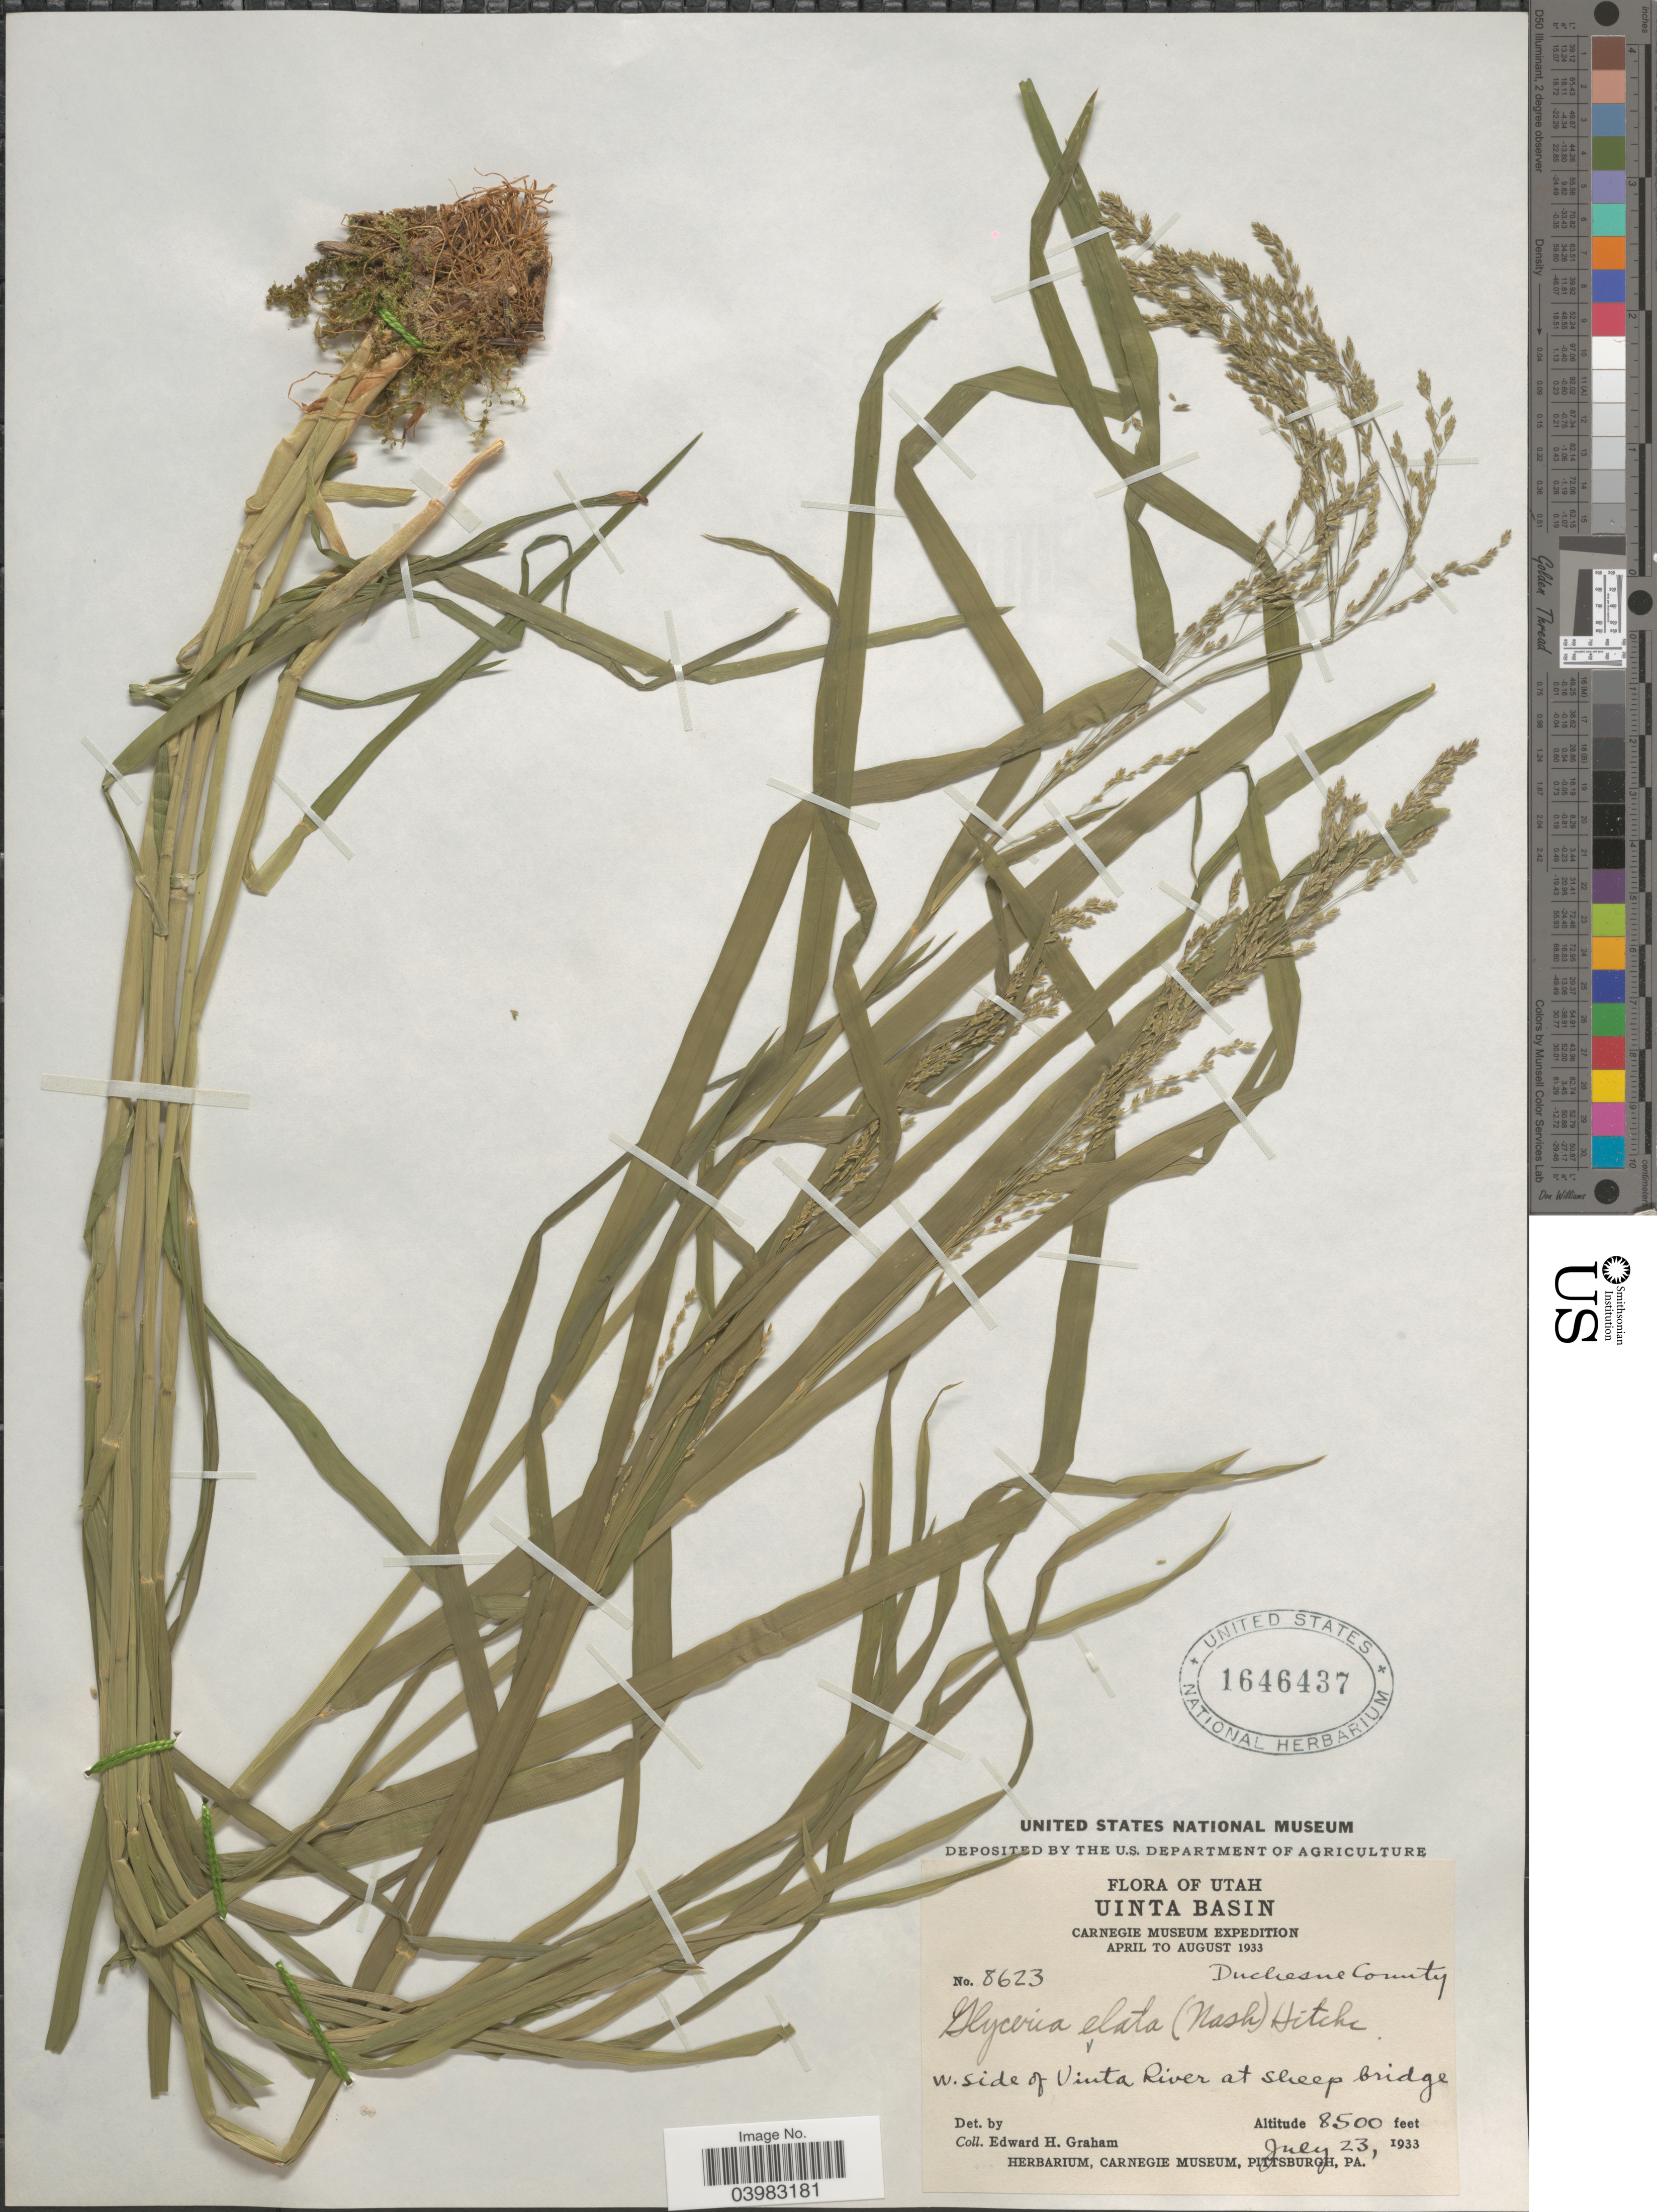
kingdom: Plantae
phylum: Tracheophyta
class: Liliopsida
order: Poales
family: Poaceae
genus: Glyceria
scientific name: Glyceria elata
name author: (Nash) M.E. Jones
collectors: E. H. Graham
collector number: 8623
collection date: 1933-07-23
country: United States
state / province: Utah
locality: Uinta Basin. Duchesne County. W. Side of Uinta River at Sheep bridge.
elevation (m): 2591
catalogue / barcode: US 1646437